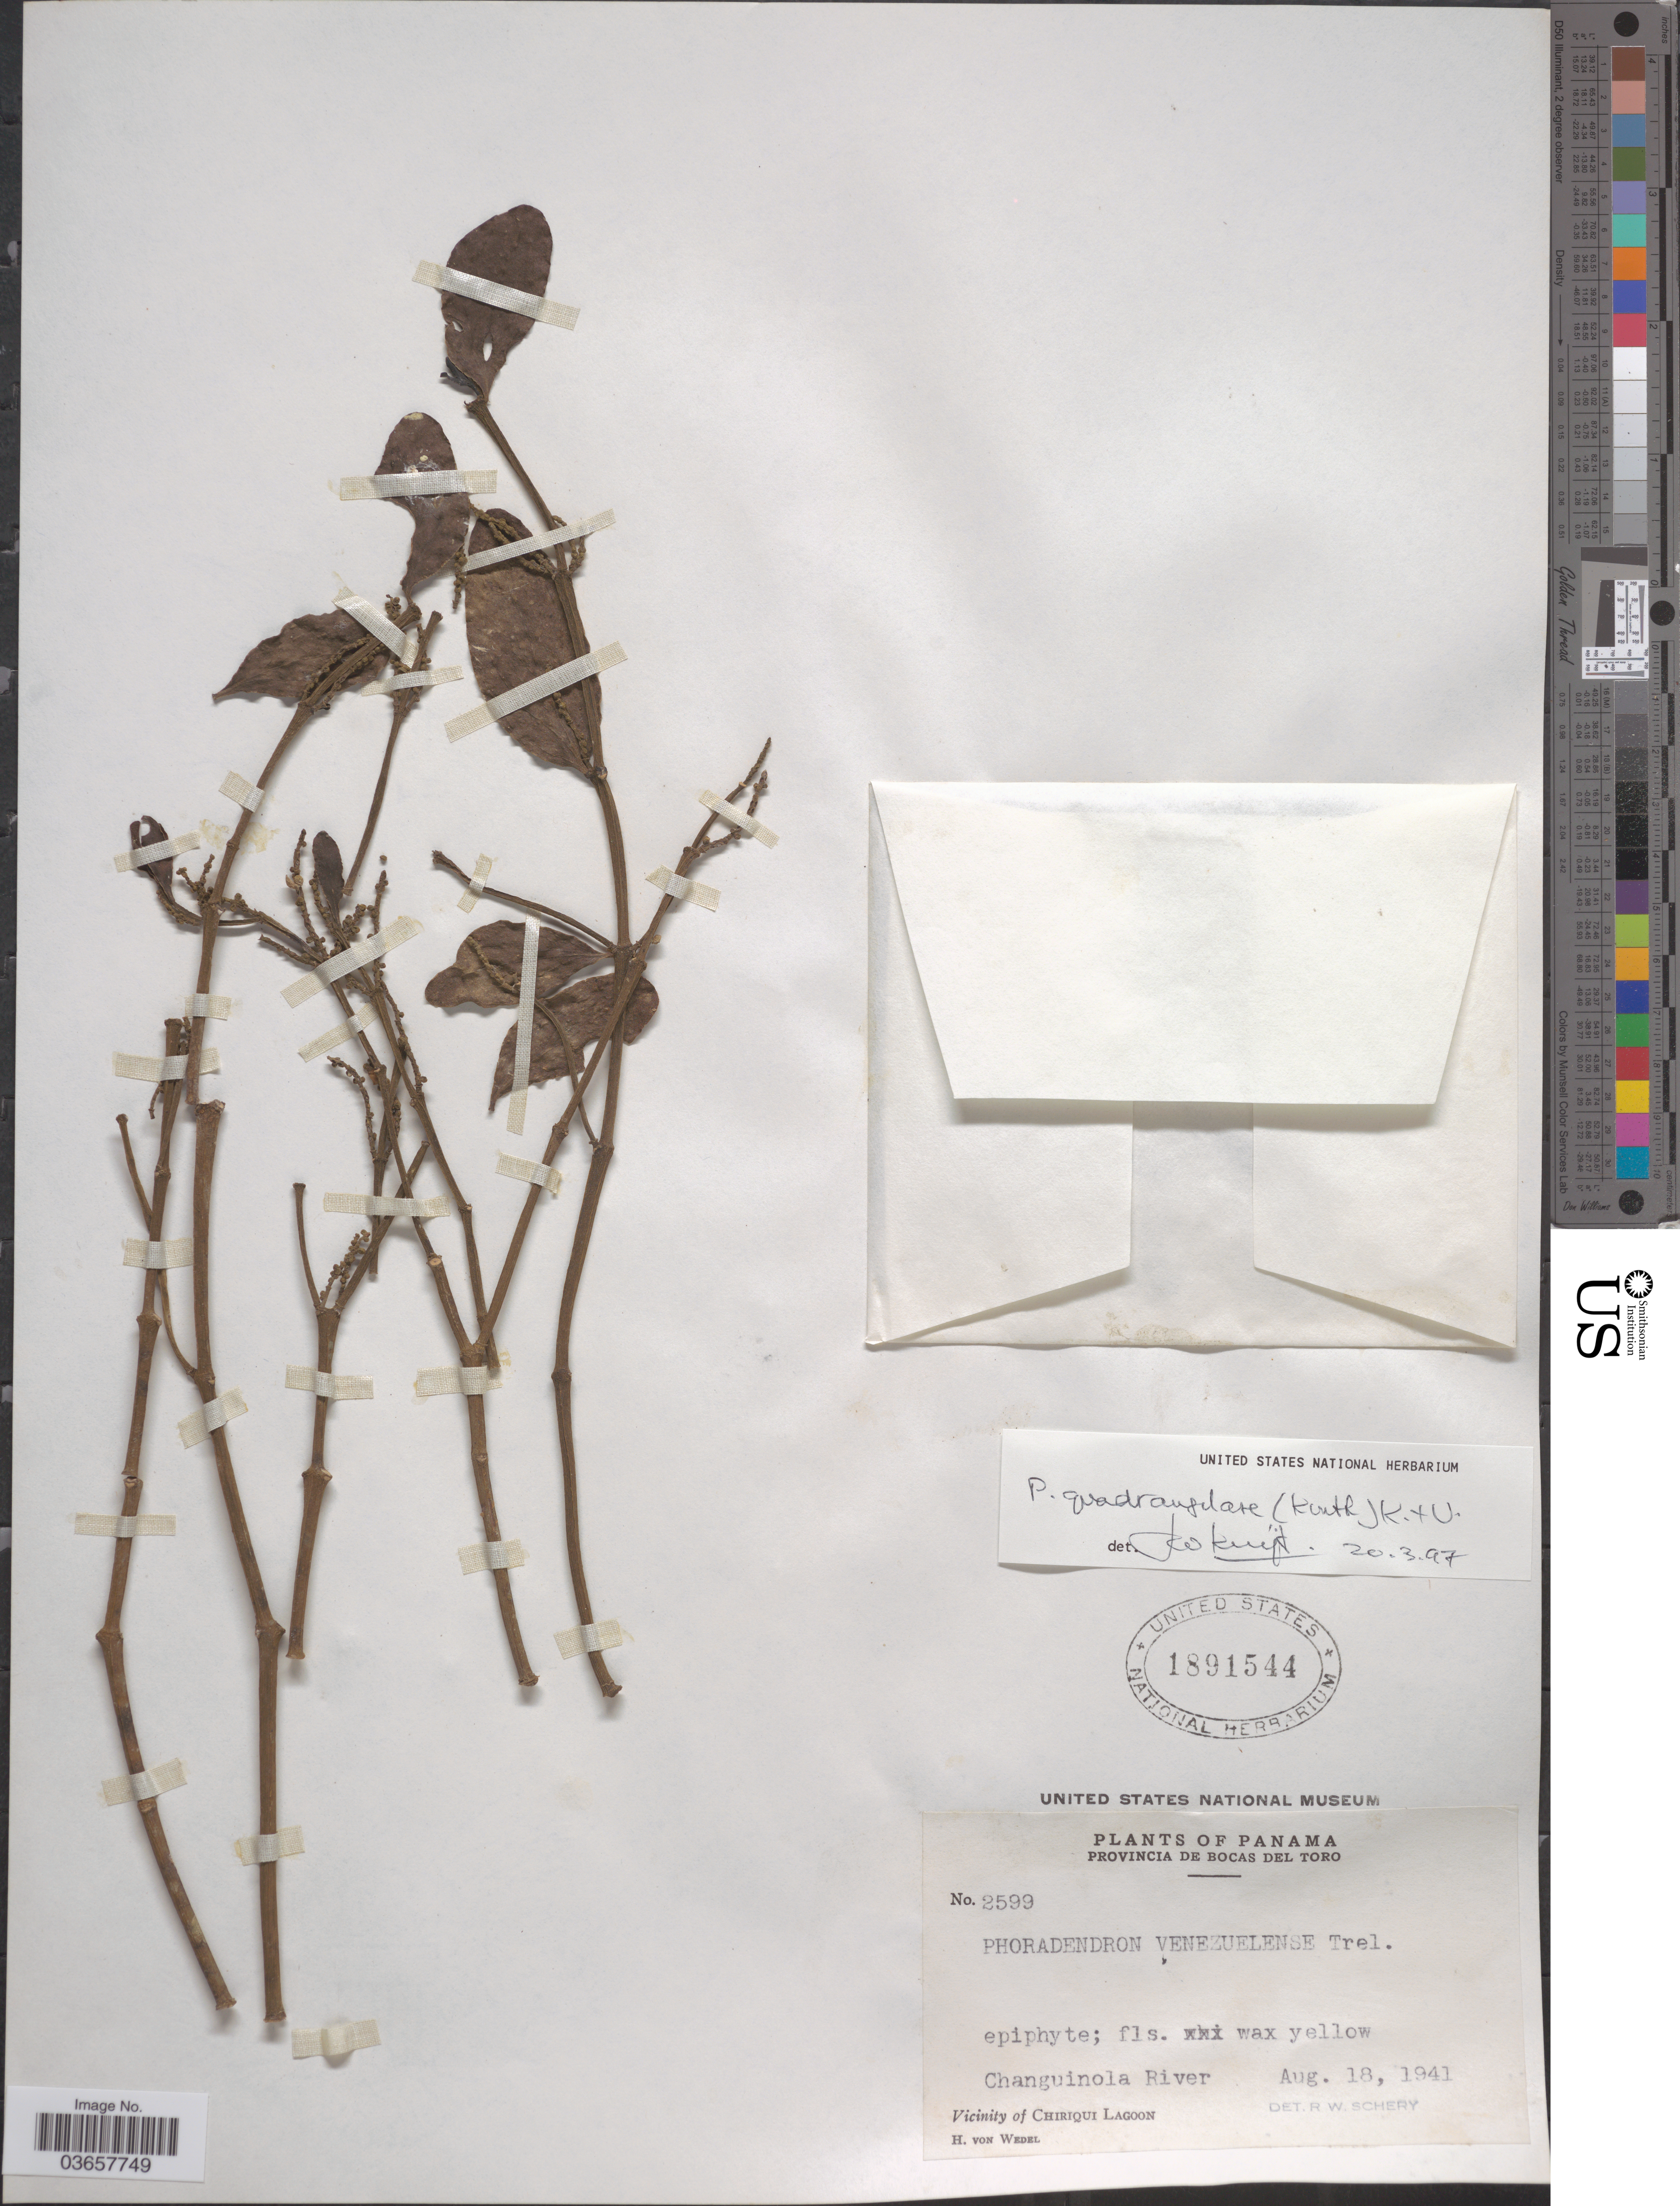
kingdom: Plantae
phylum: Tracheophyta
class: Magnoliopsida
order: Santalales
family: Viscaceae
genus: Phoradendron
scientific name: Phoradendron quadrangulare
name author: (Kunth) Griseb.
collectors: H. von Wedel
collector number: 2599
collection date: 1941-08-18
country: Panama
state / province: Bocas del Toro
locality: Changuinola River. Vicinity of Chiriqui Lagoon.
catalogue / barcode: US 1891544